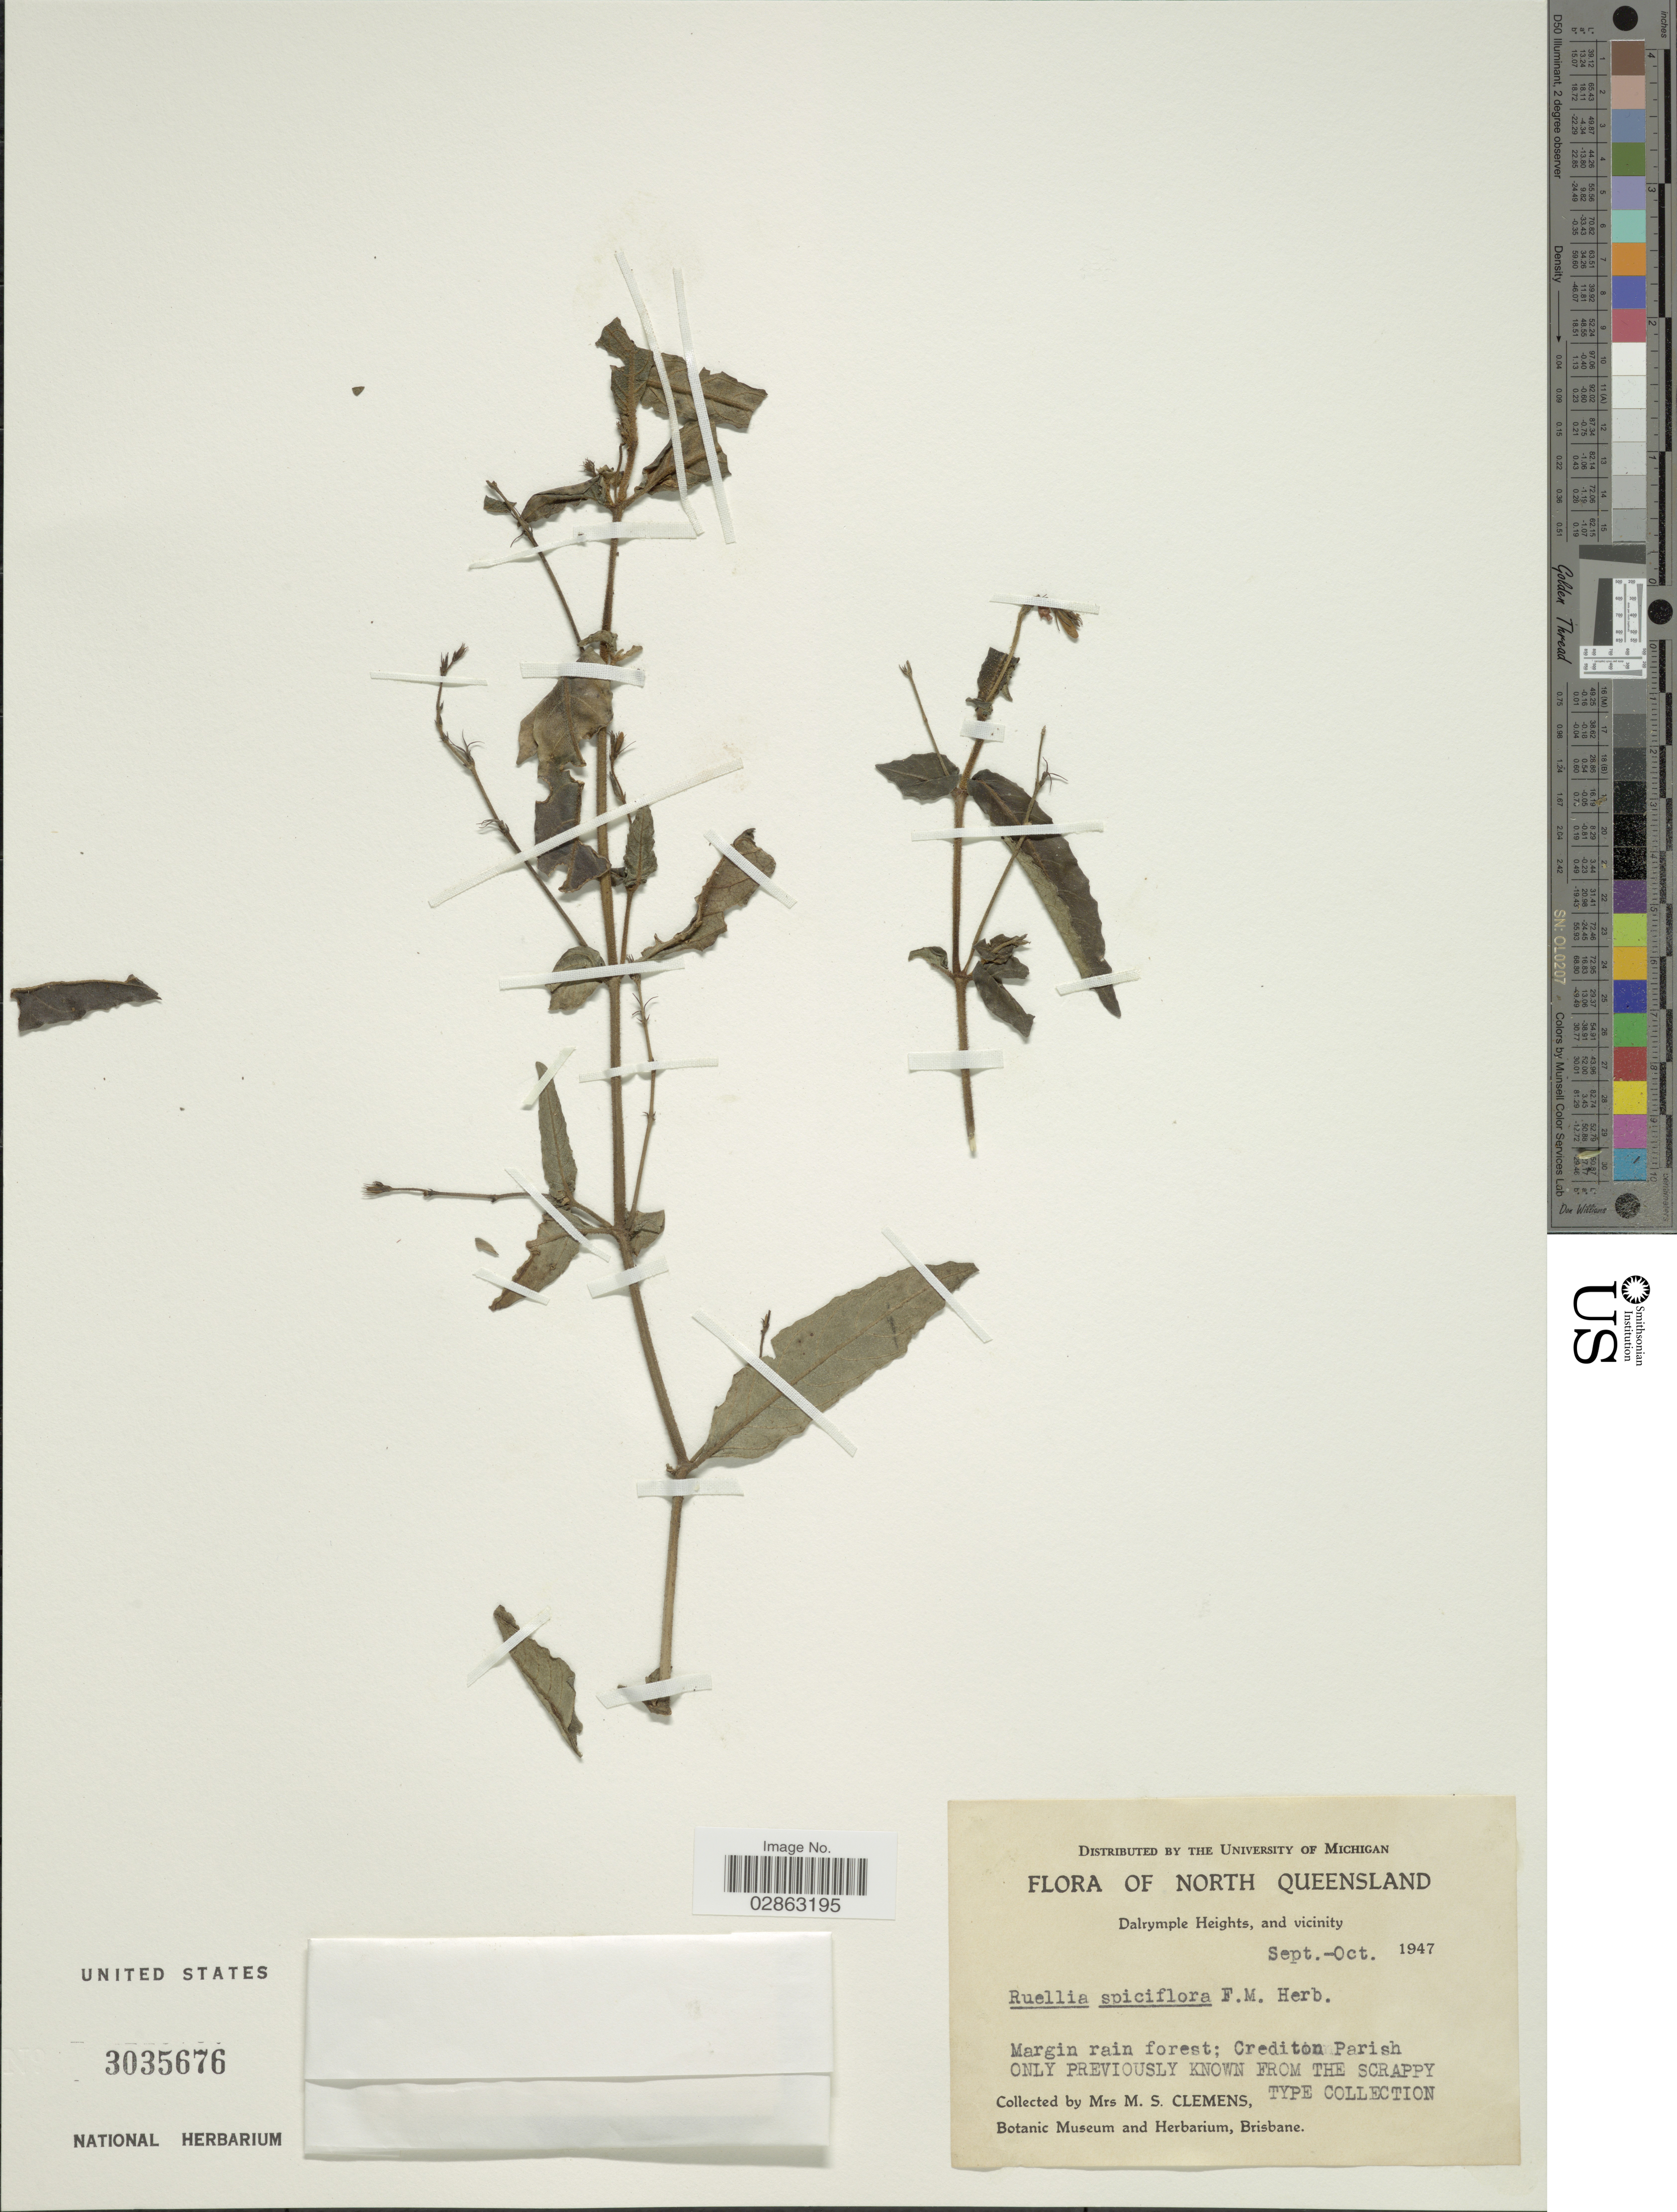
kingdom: Plantae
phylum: Tracheophyta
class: Magnoliopsida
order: Lamiales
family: Acanthaceae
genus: Ruellia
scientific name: Ruellia spiciflora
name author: F. Muell. ex Benth.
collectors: M. S. Clemens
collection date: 1947-09/1947-10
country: Australia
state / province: Queensland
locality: North Queensland. Dalrymple Heights, and vicinity. Crediton parish.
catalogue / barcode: US 3035676